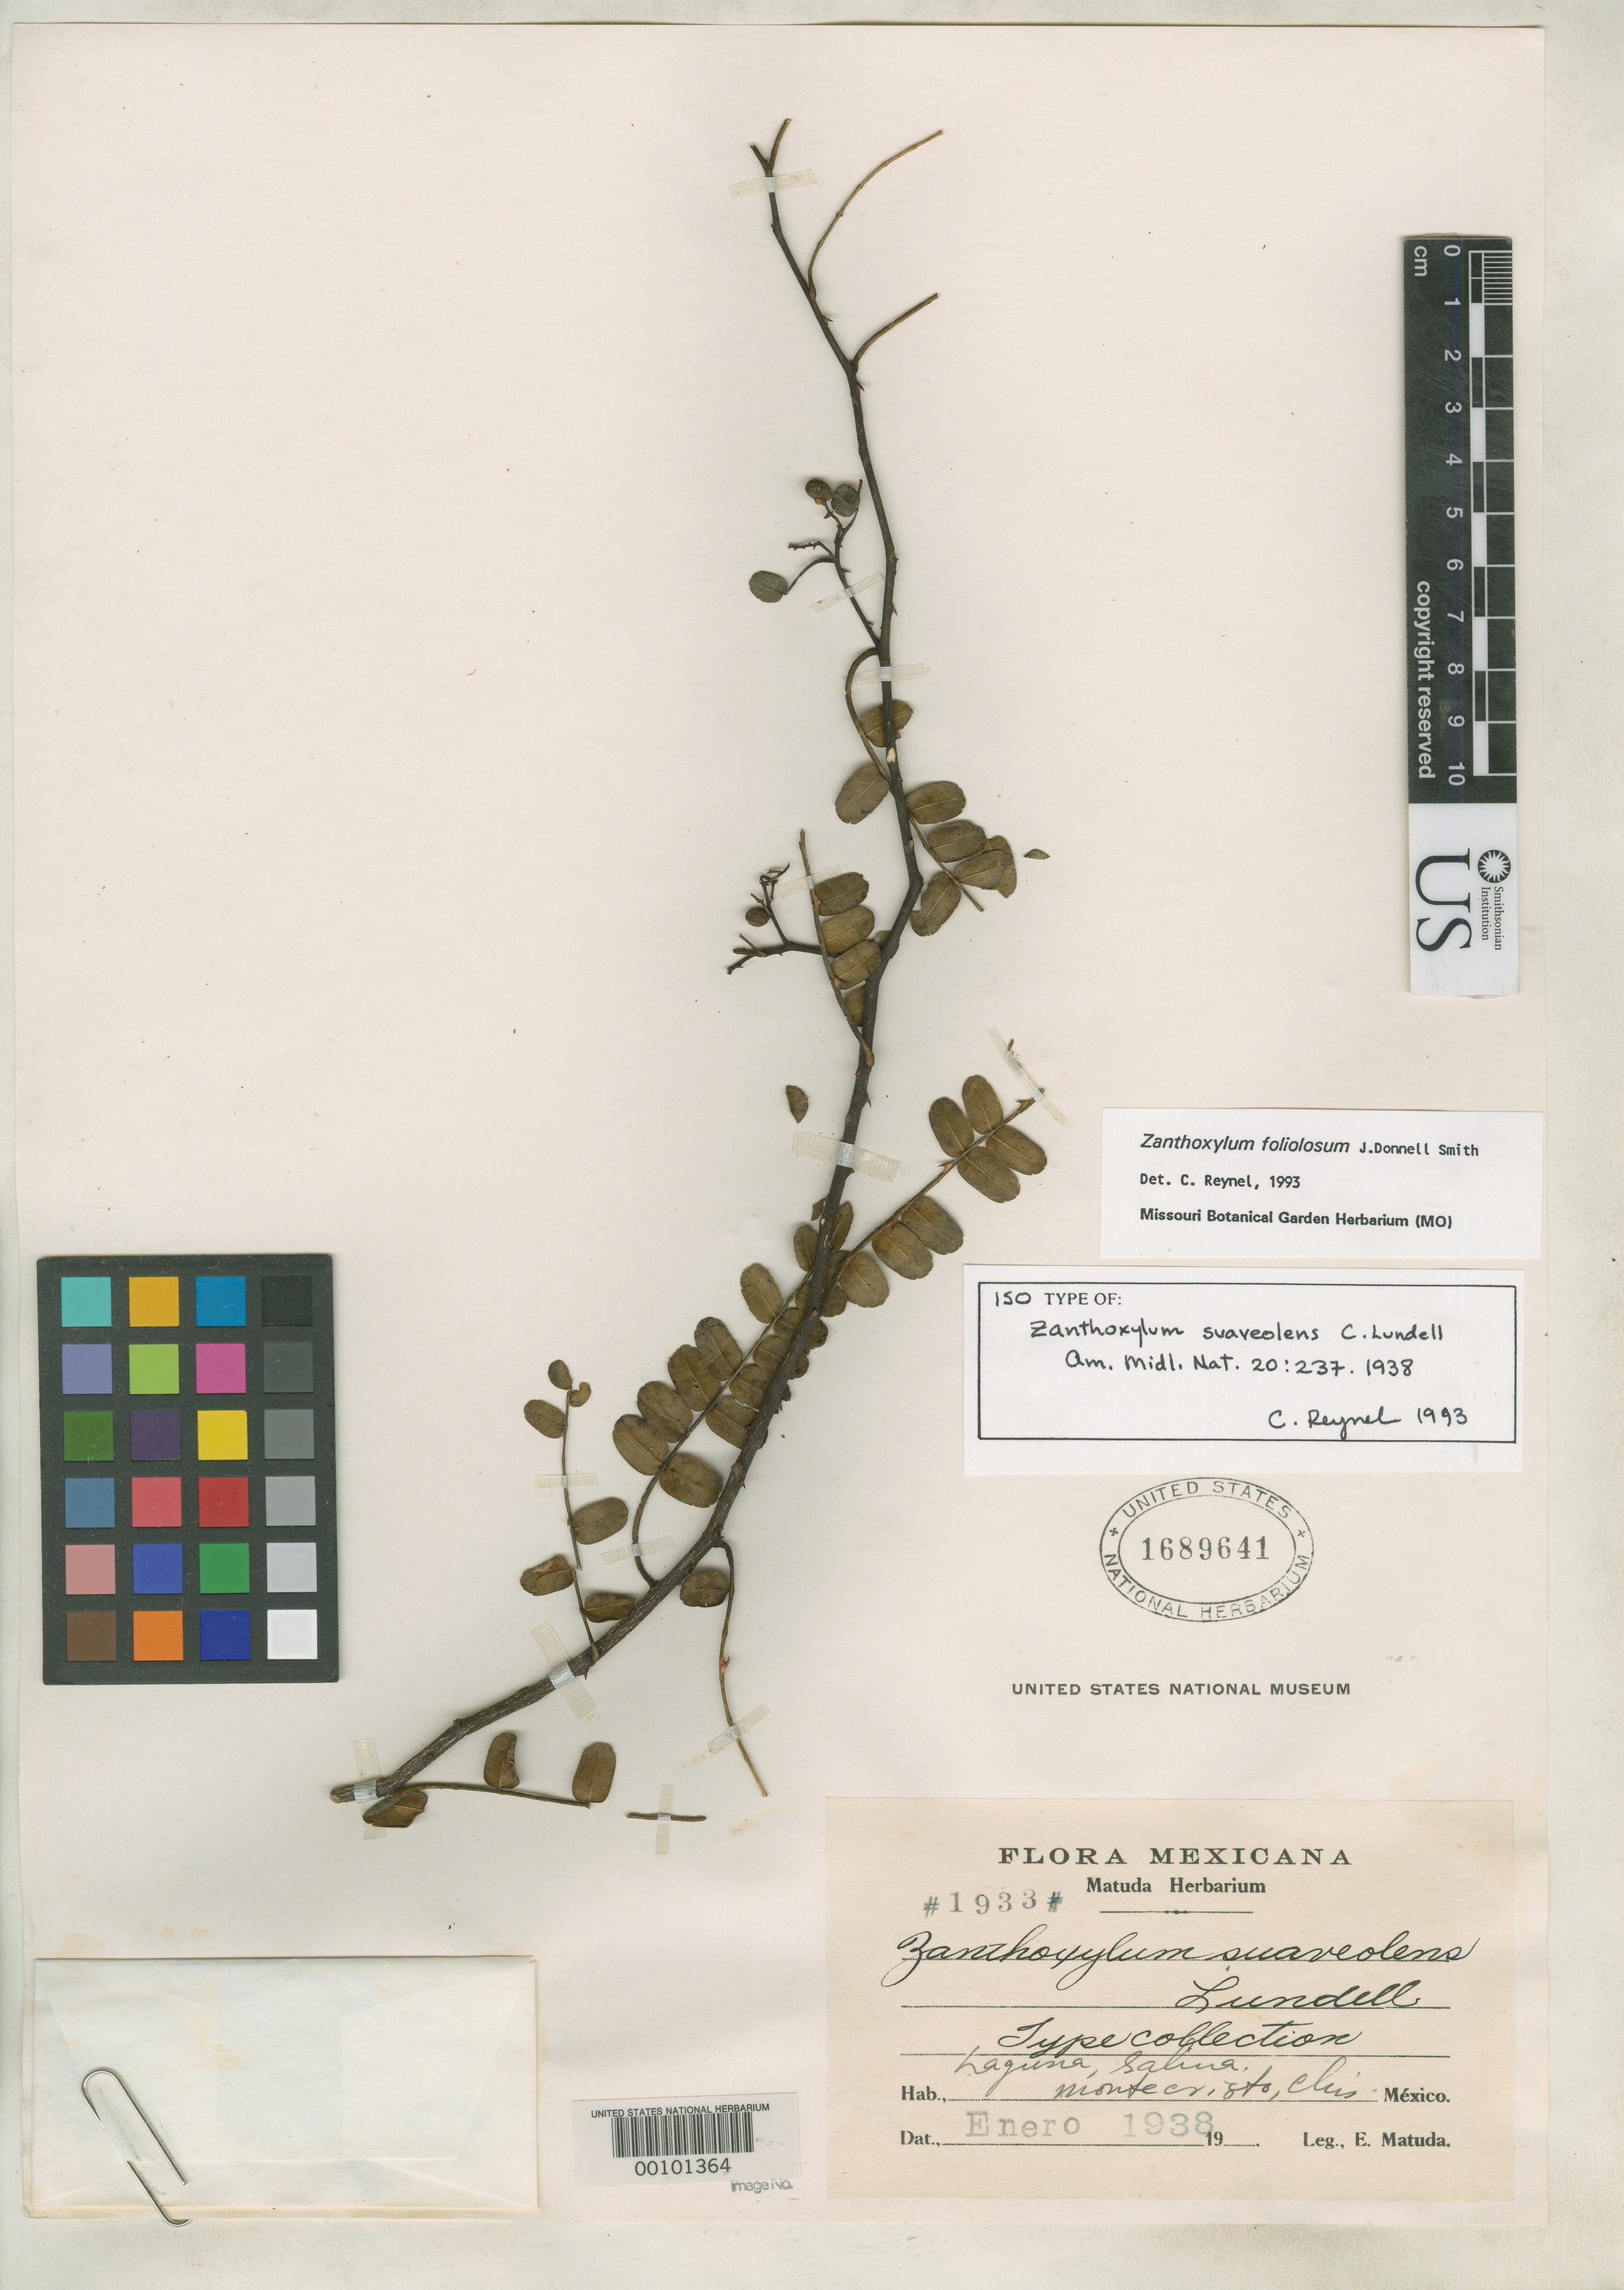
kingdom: Plantae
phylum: Tracheophyta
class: Magnoliopsida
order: Sapindales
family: Rutaceae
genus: Zanthoxylum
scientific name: Zanthoxylum suaveolens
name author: Lundell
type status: Isotype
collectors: E. Matuda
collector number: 1933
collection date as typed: Jan 1938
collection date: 1938-01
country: Mexico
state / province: Chiapas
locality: Monte Cristo, Laguna, Salina.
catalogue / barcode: US 1689641